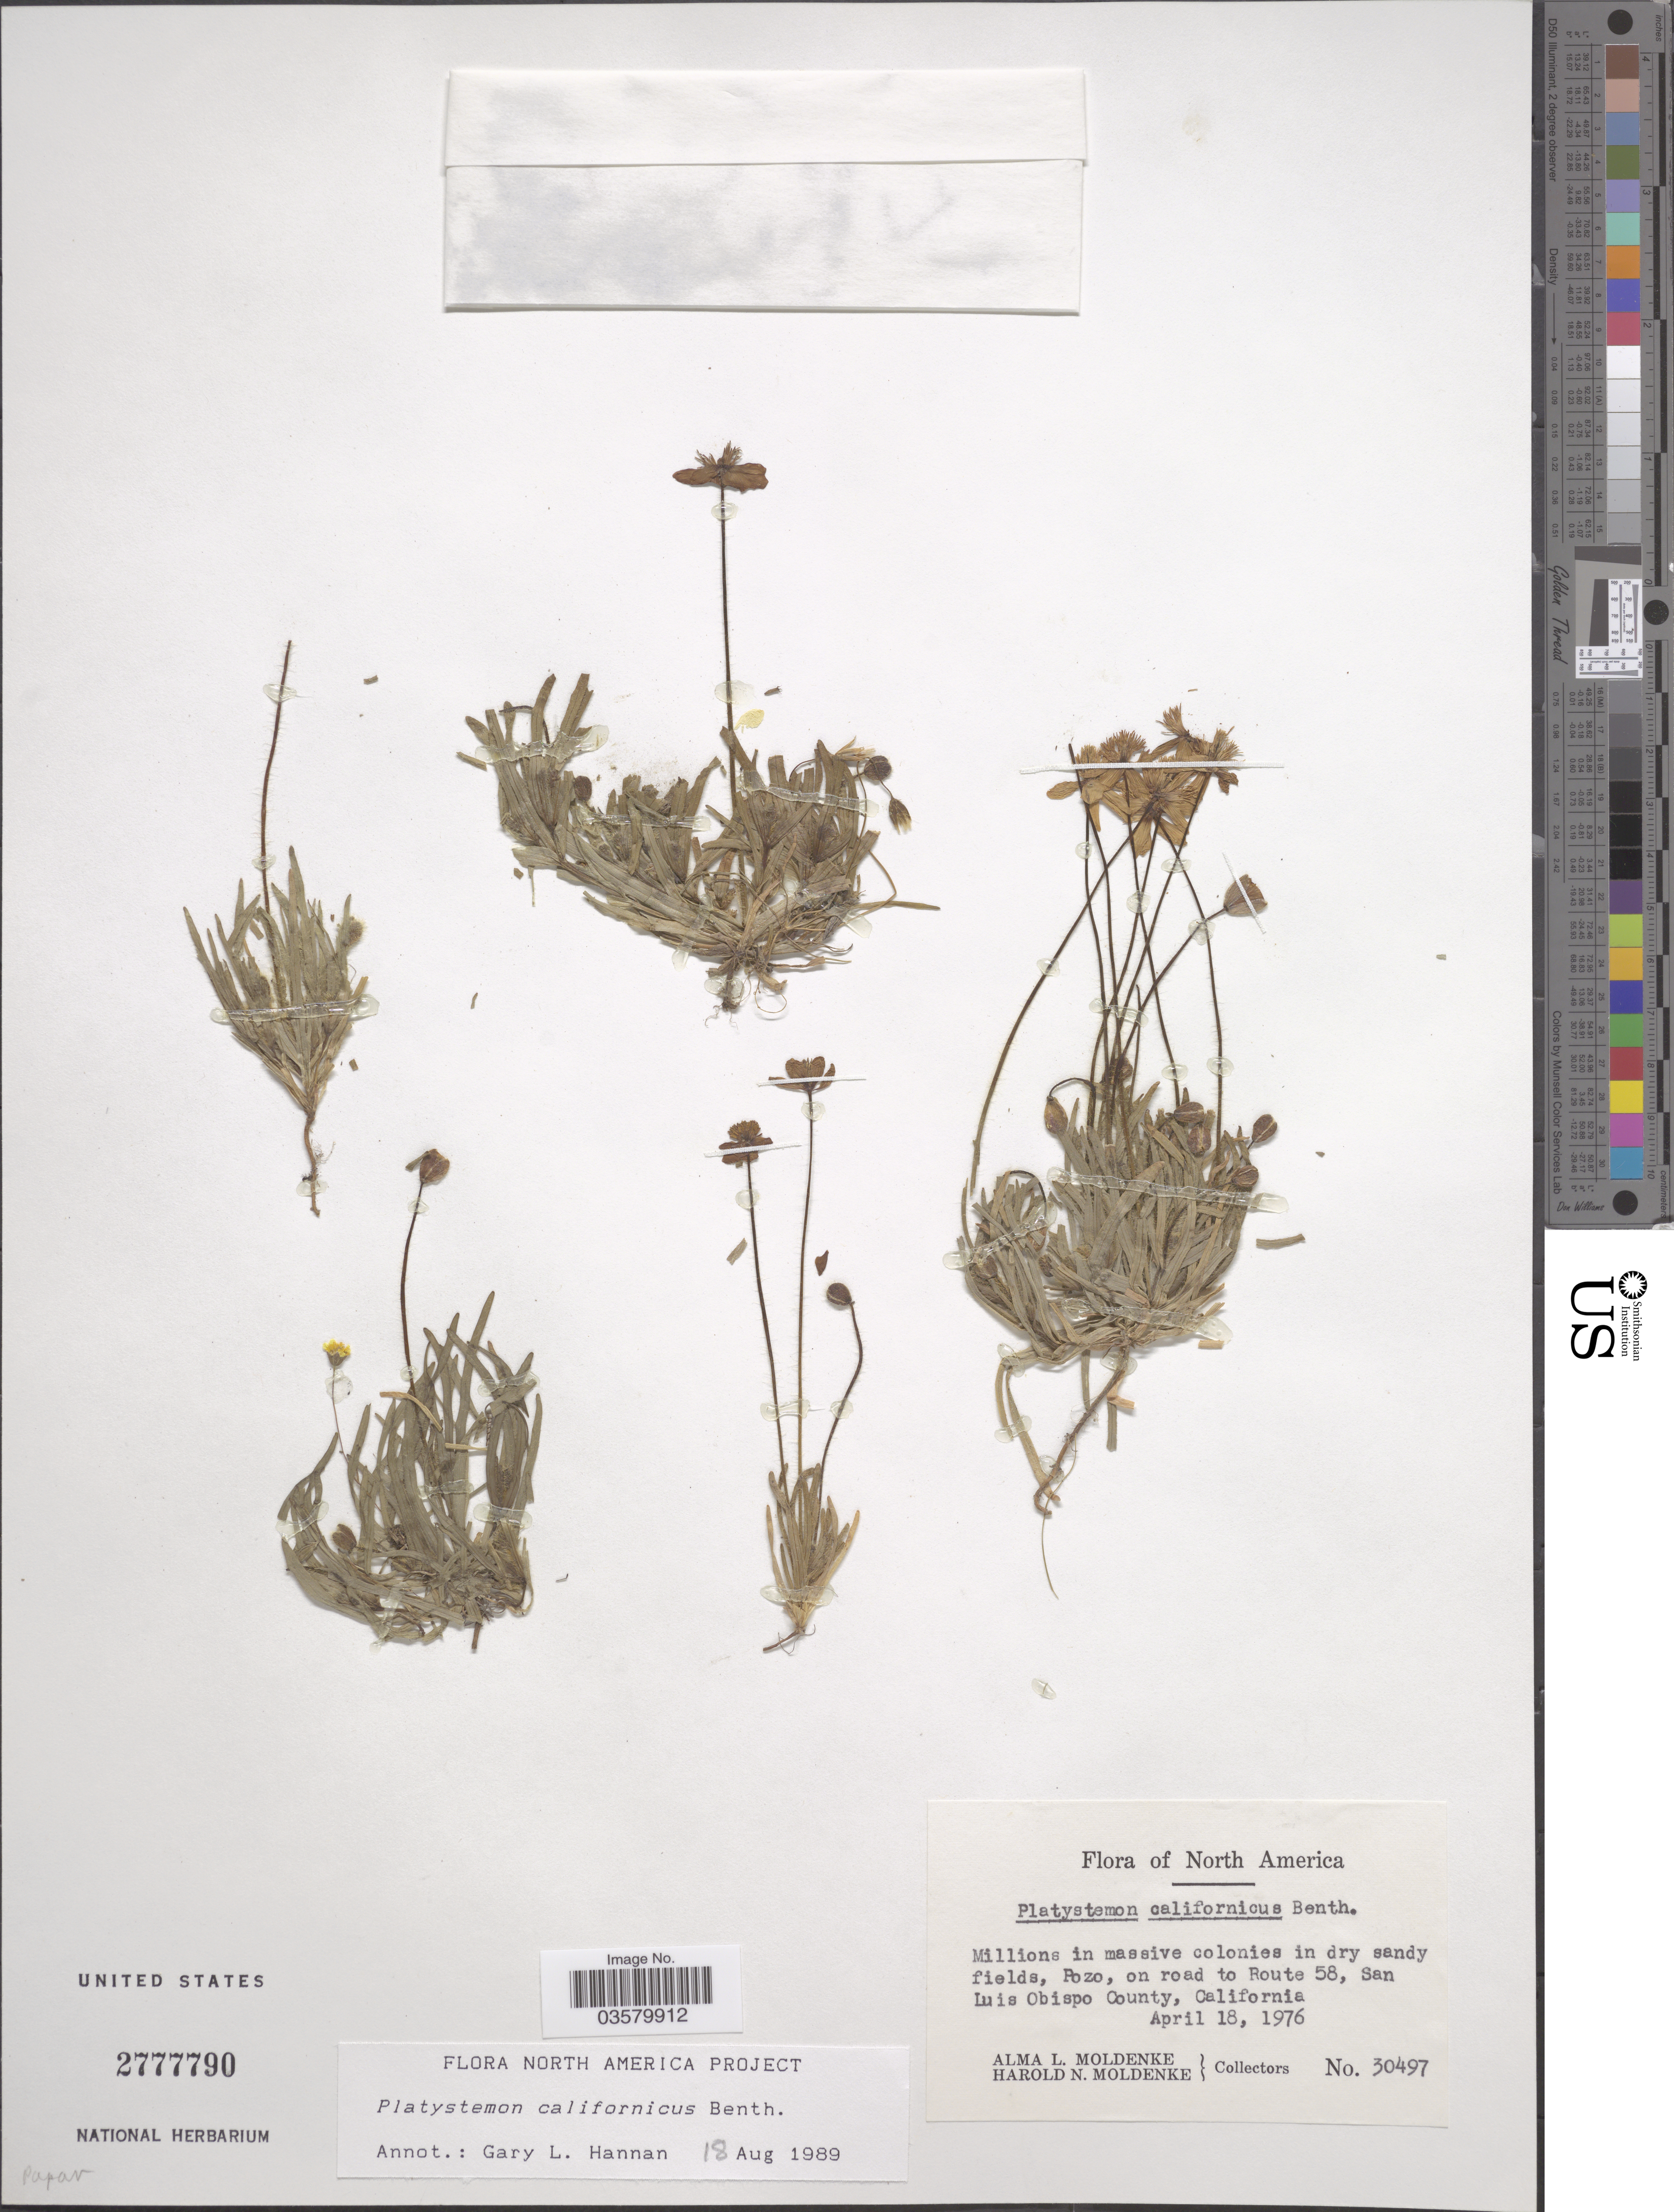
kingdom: Plantae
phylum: Tracheophyta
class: Magnoliopsida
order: Ranunculales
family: Papaveraceae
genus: Platystemon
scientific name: Platystemon californicus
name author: Benth.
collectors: A. L. Moldenke & H. N. Moldenke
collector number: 30497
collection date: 1976-04-18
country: United States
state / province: California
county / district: San Luis Obispo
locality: Pozo, on road to Route 58, San Luis Obispo County.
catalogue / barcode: US 2777790